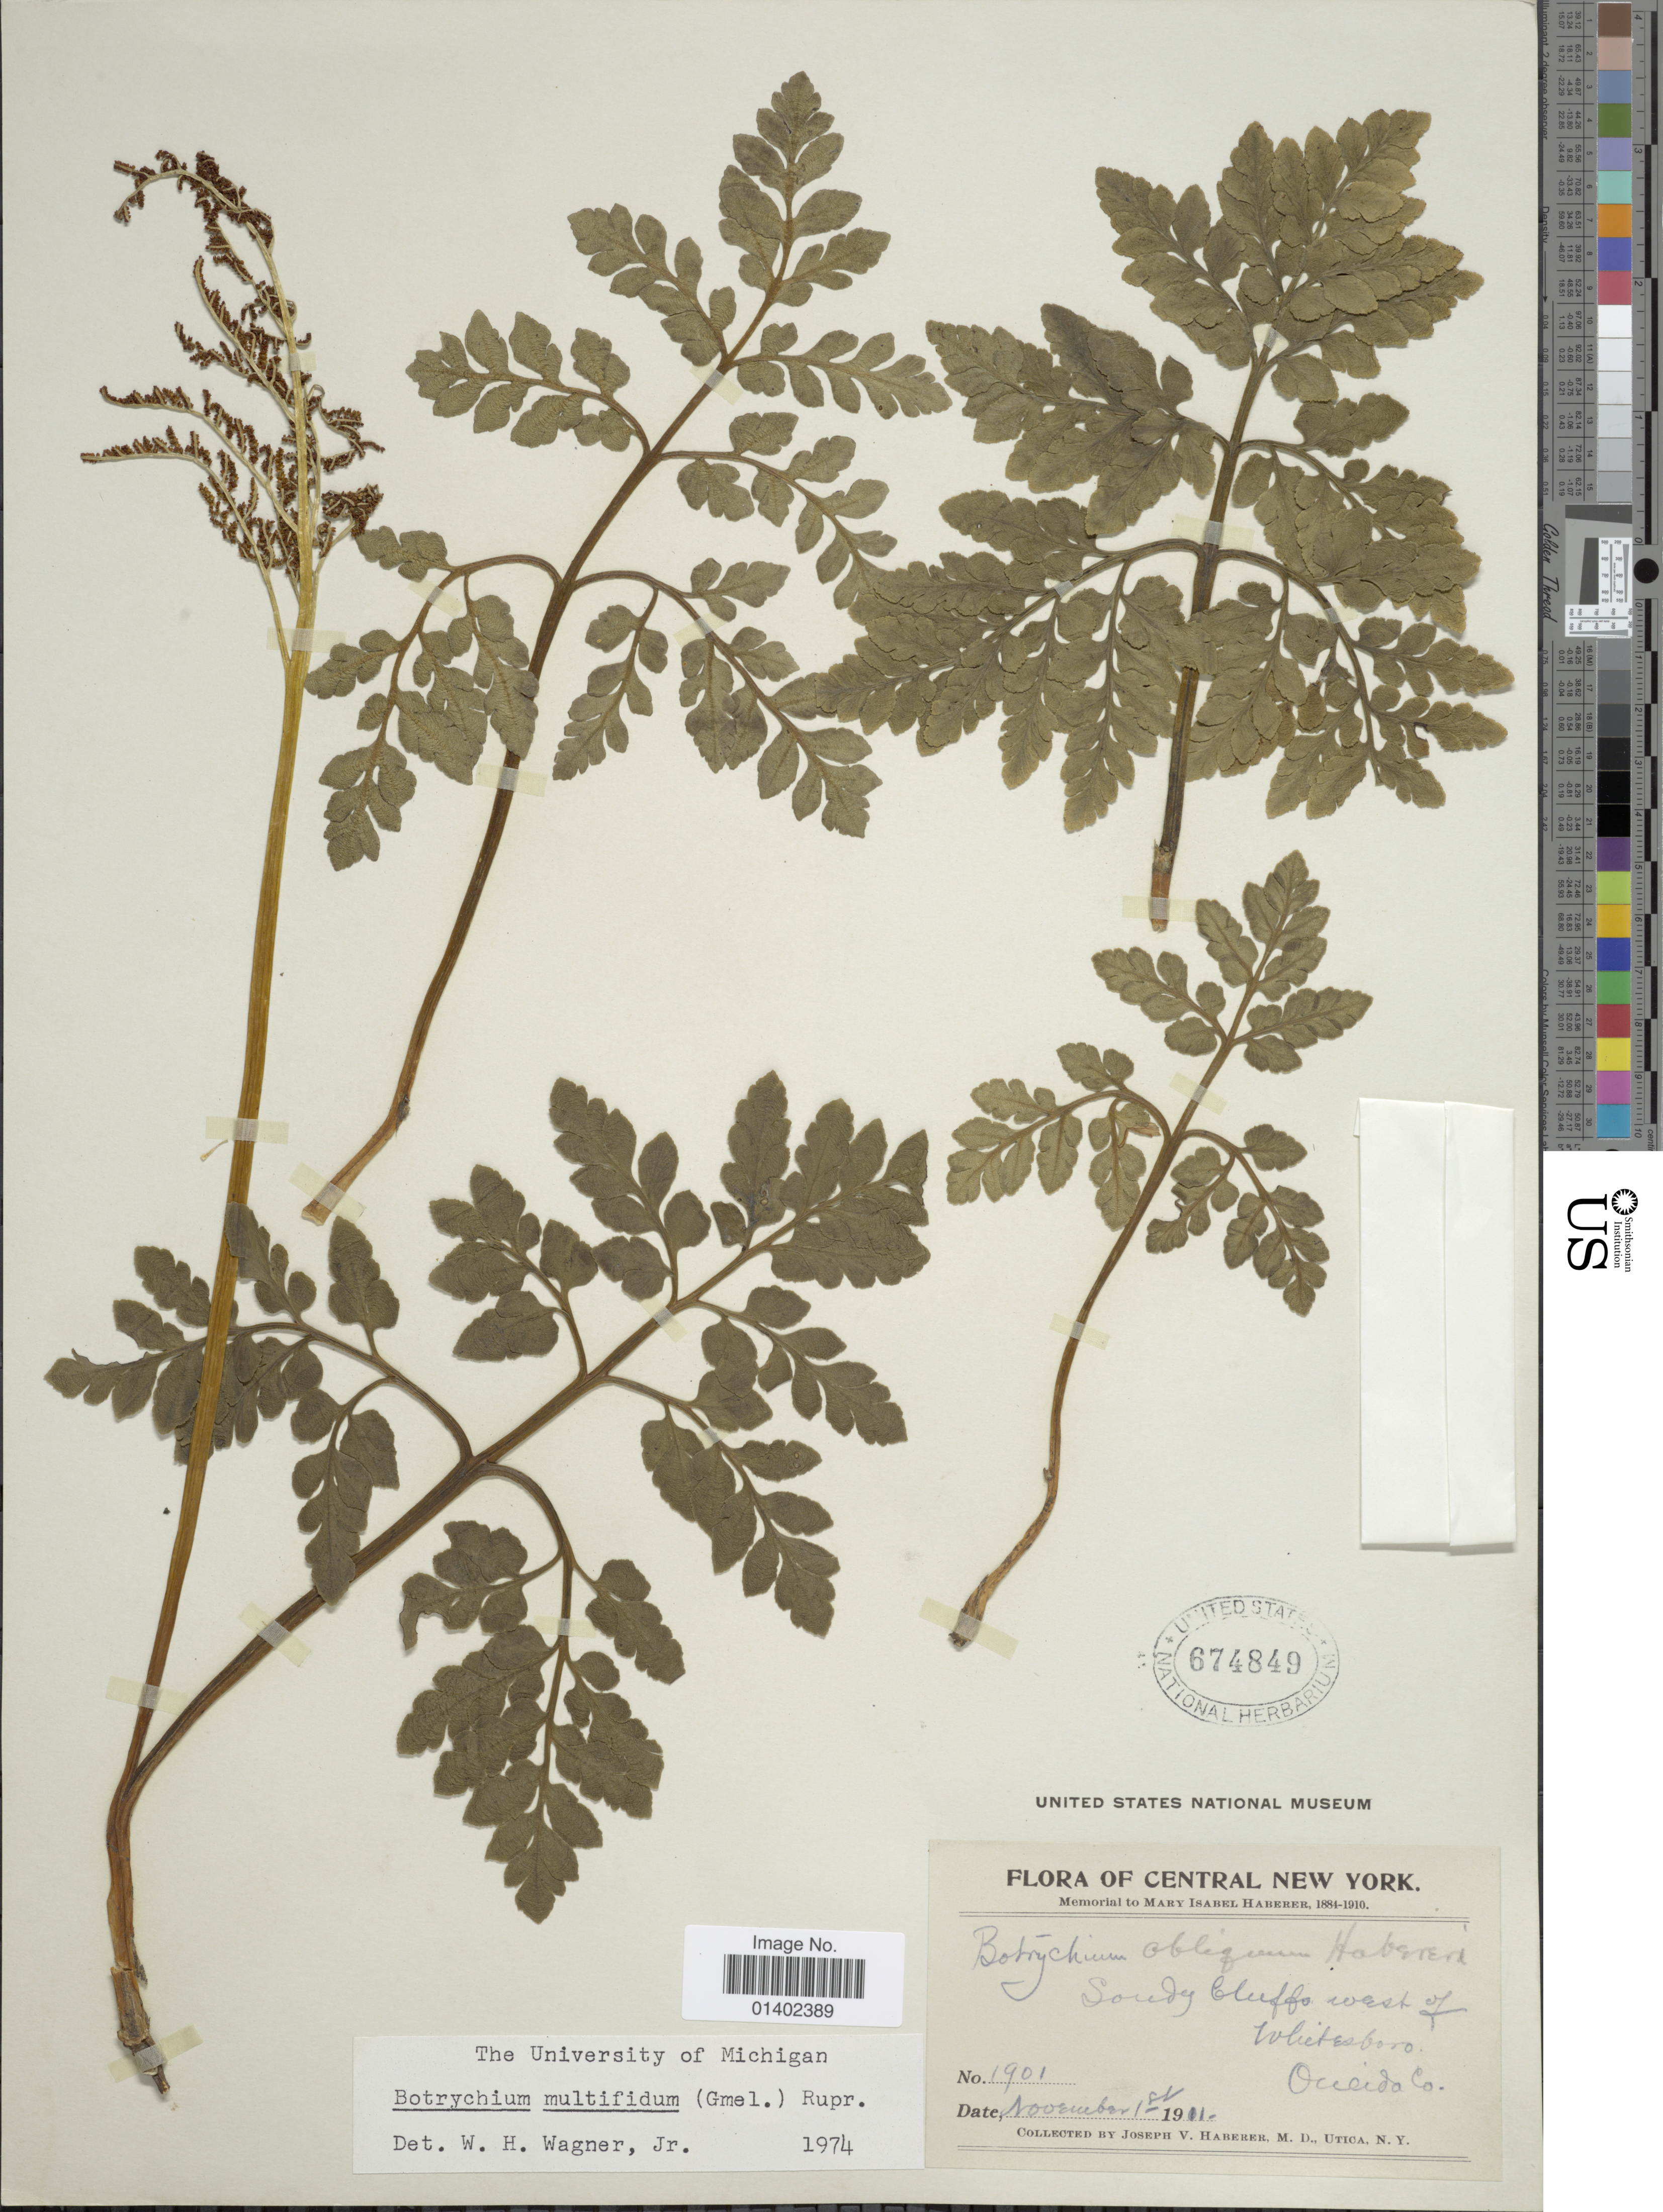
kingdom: Plantae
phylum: Tracheophyta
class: Polypodiopsida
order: Ophioglossales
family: Ophioglossaceae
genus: Botrychium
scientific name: Botrychium multifidum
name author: (J.F. Gmel.) Rupr.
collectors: J. V. Haberer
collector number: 1901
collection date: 1911-11-01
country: United States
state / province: New York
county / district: Oneida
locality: Central New York, Sandy bluffs west of Whitesboro, Oneida Co.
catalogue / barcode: US 674849